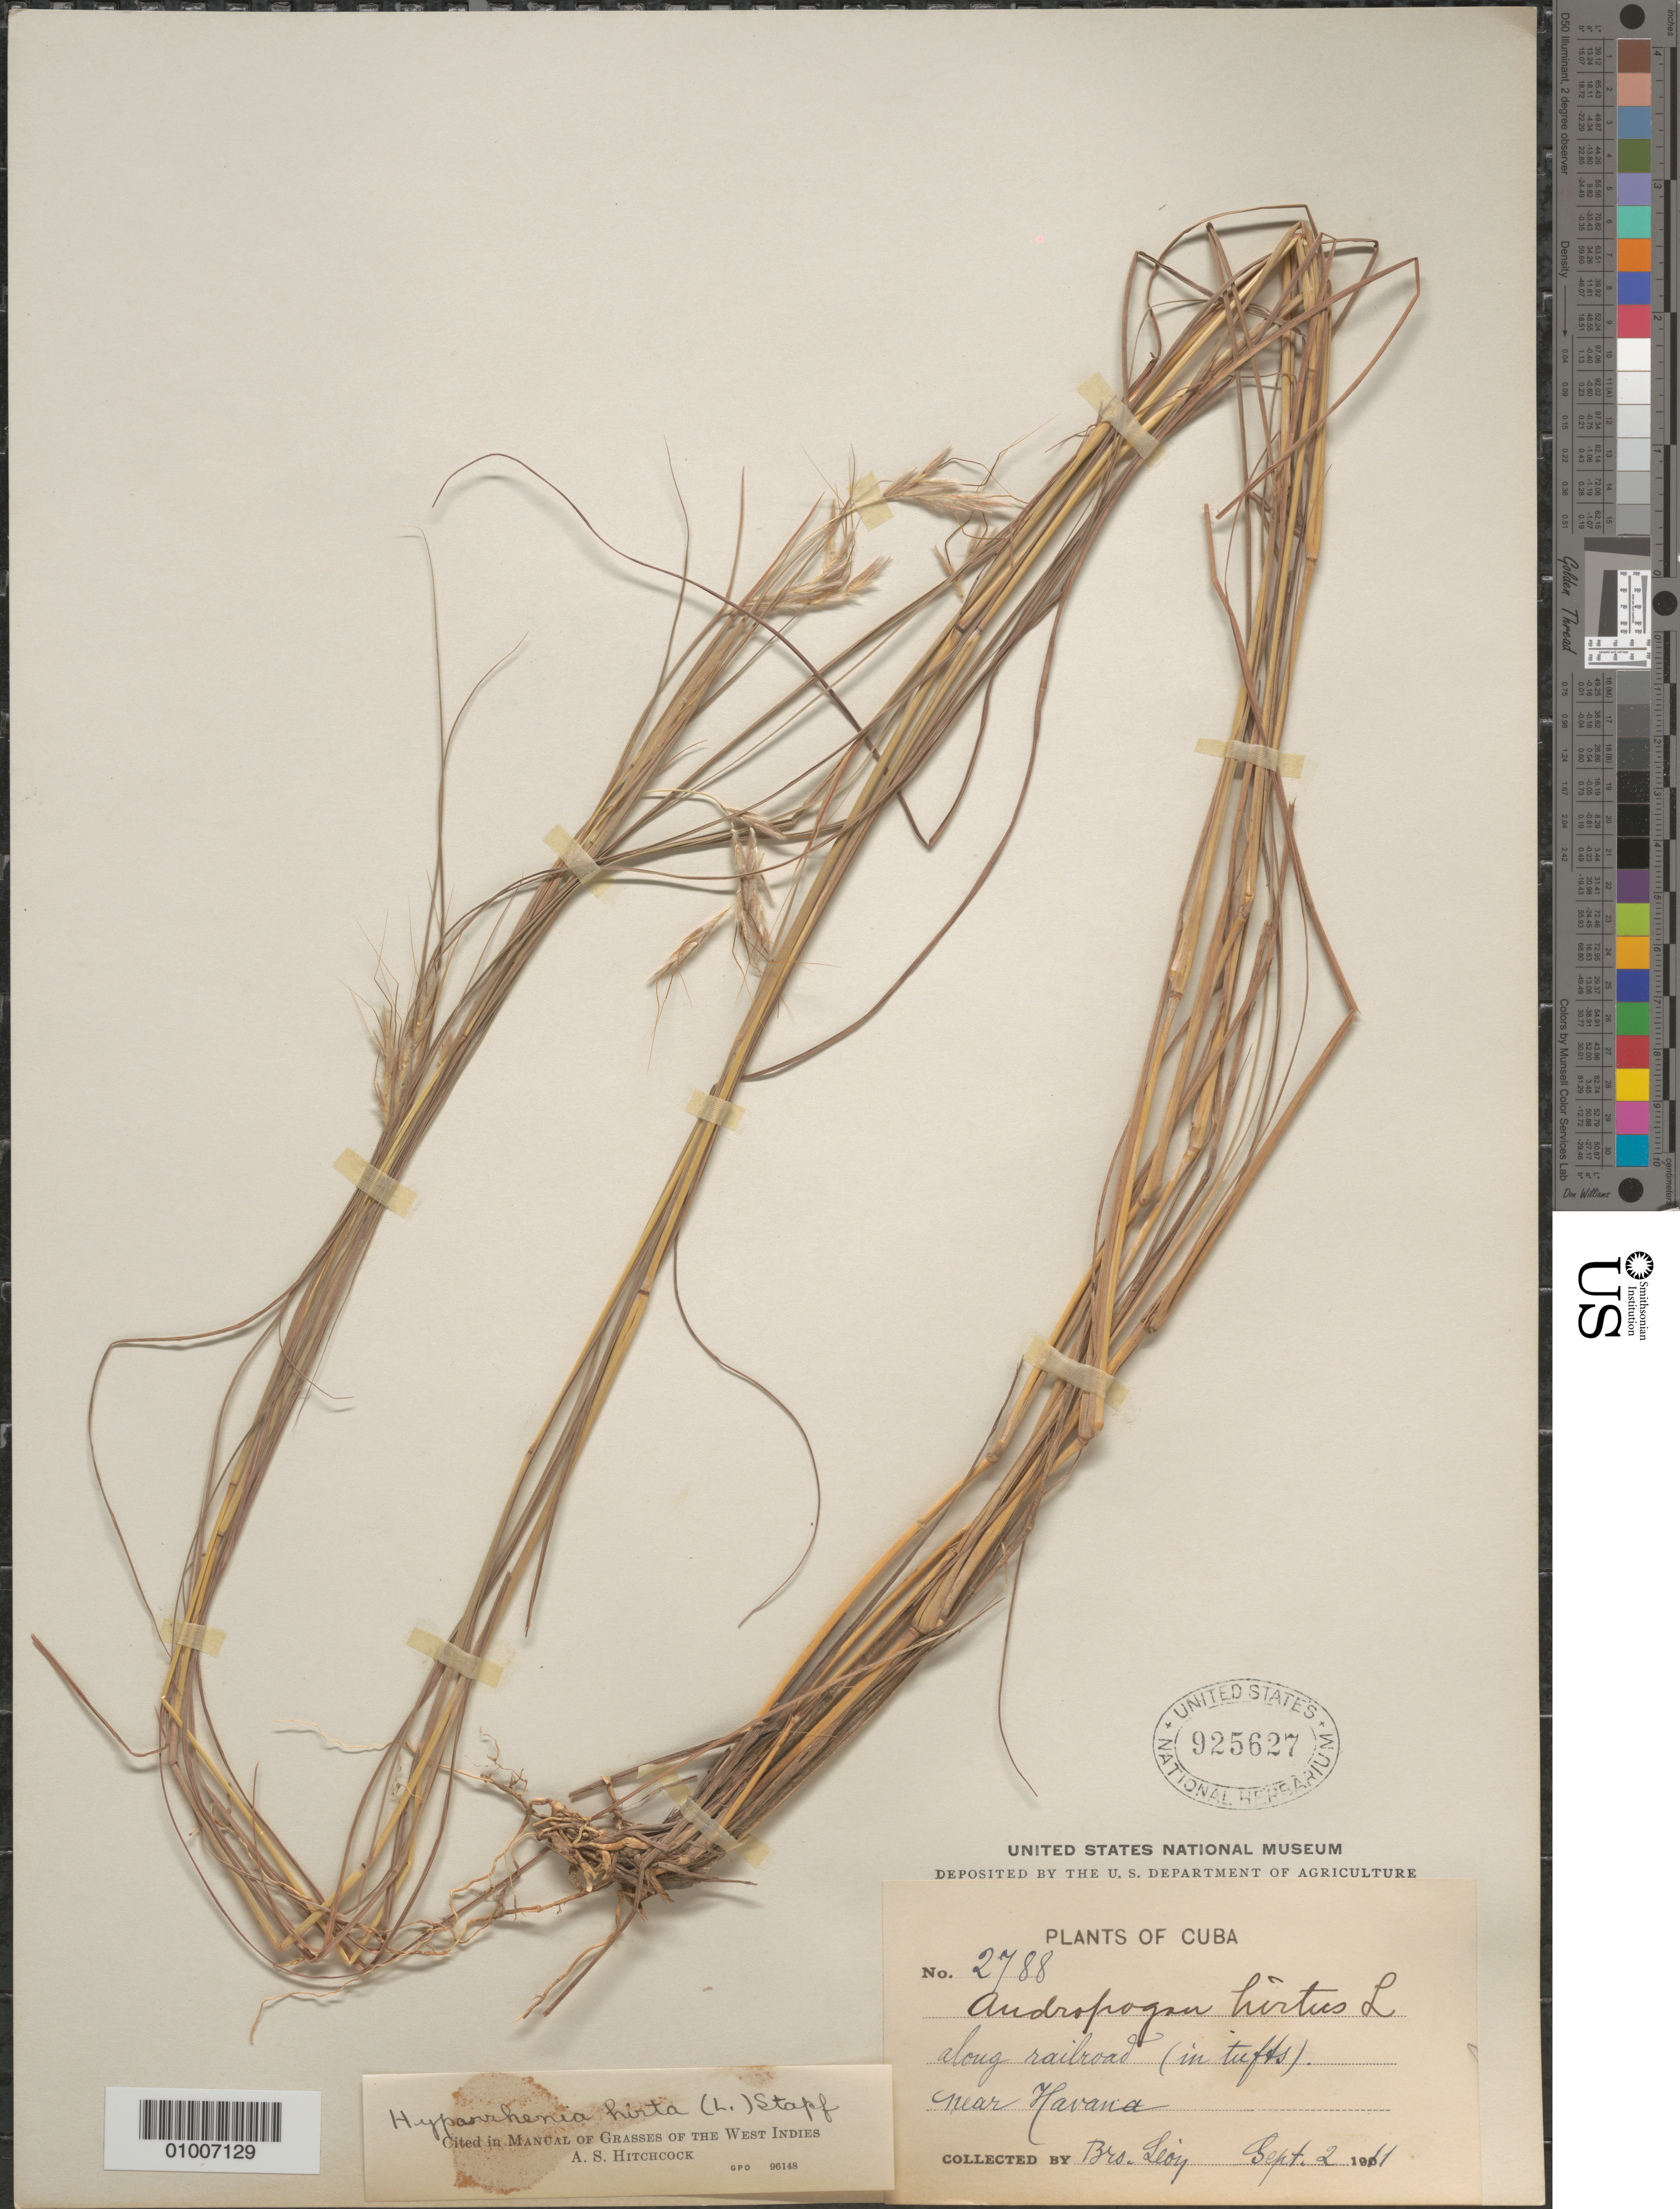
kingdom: Plantae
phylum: Tracheophyta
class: Liliopsida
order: Poales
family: Poaceae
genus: Hyparrhenia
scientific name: Hyparrhenia hirta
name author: (L.) Stapf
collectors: Bro. León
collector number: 2788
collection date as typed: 02 Sep 1911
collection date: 1911-09-02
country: Cuba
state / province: La Habana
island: Cuba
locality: La Habana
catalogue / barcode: US 925627